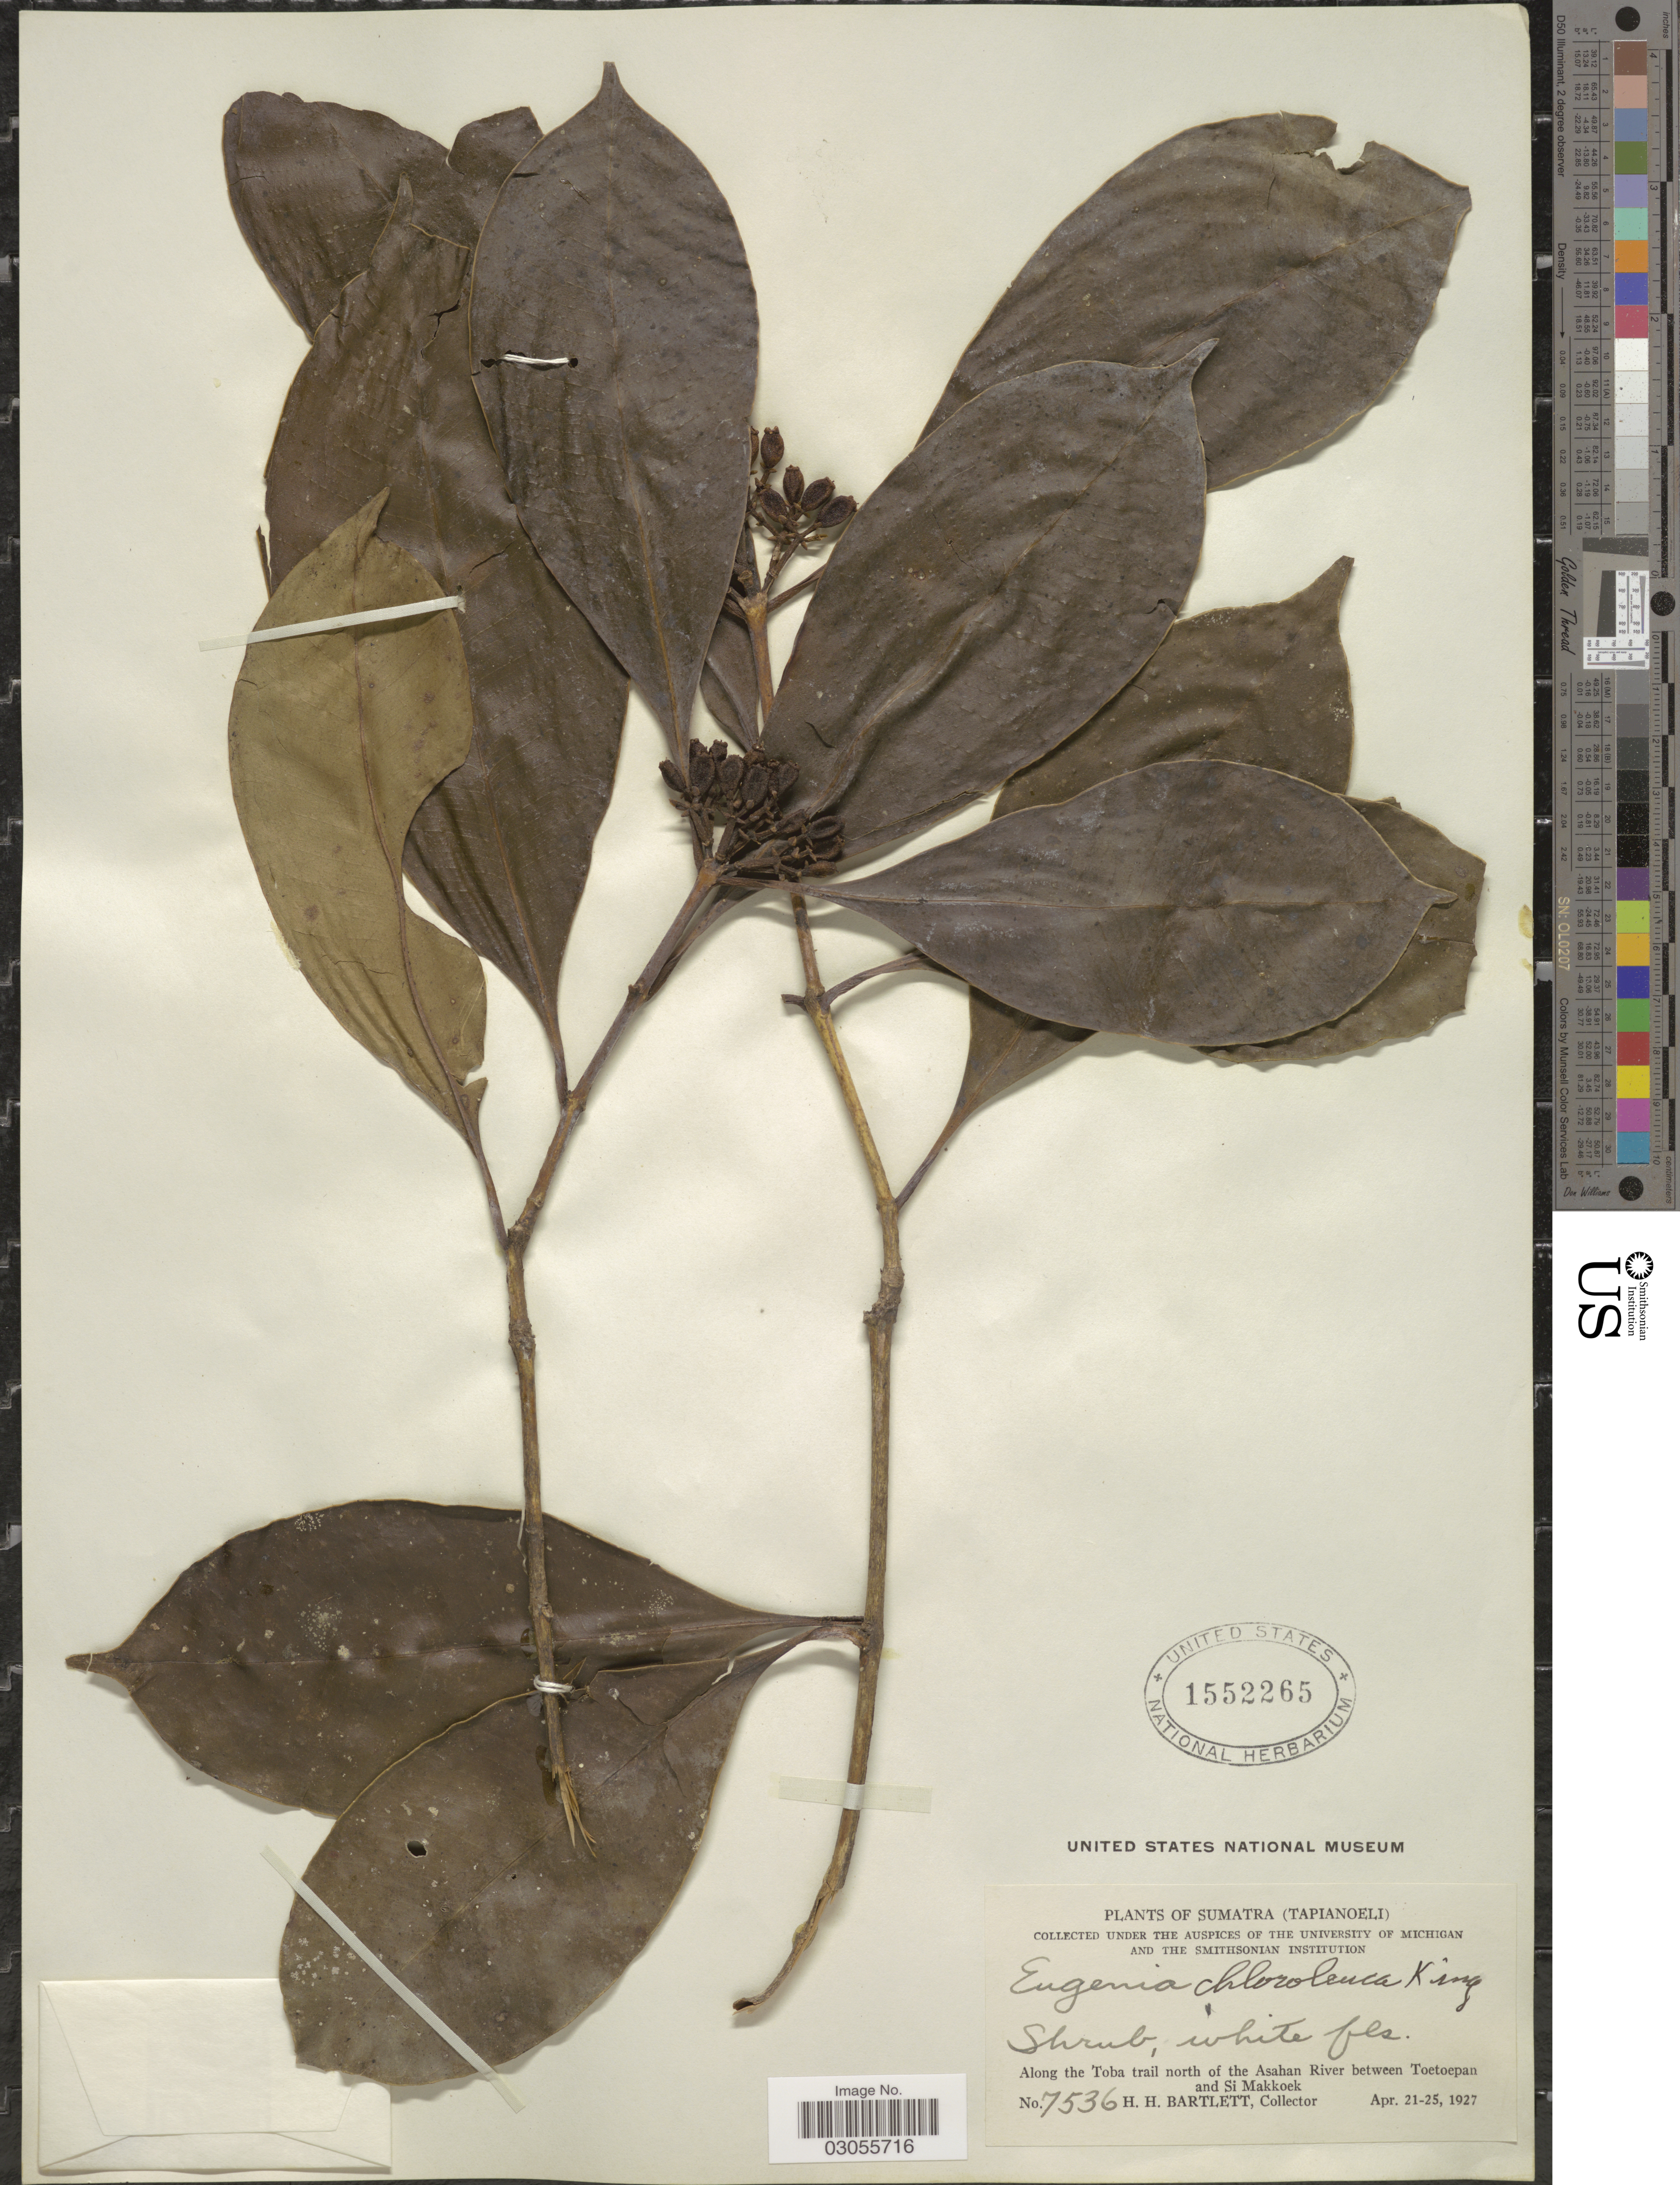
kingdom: Plantae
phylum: Tracheophyta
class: Magnoliopsida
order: Myrtales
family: Myrtaceae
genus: Syzygium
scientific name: Syzygium chloroleucum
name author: (King) Masam.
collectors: H. H. Bartlett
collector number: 7536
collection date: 1927-04-21/1927-04-25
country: Indonesia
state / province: Sumatra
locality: (Tapianoeli). Along the Toba trail north of the Asahan River between Toetoepan and Si Makkoek.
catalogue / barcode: US 1552265